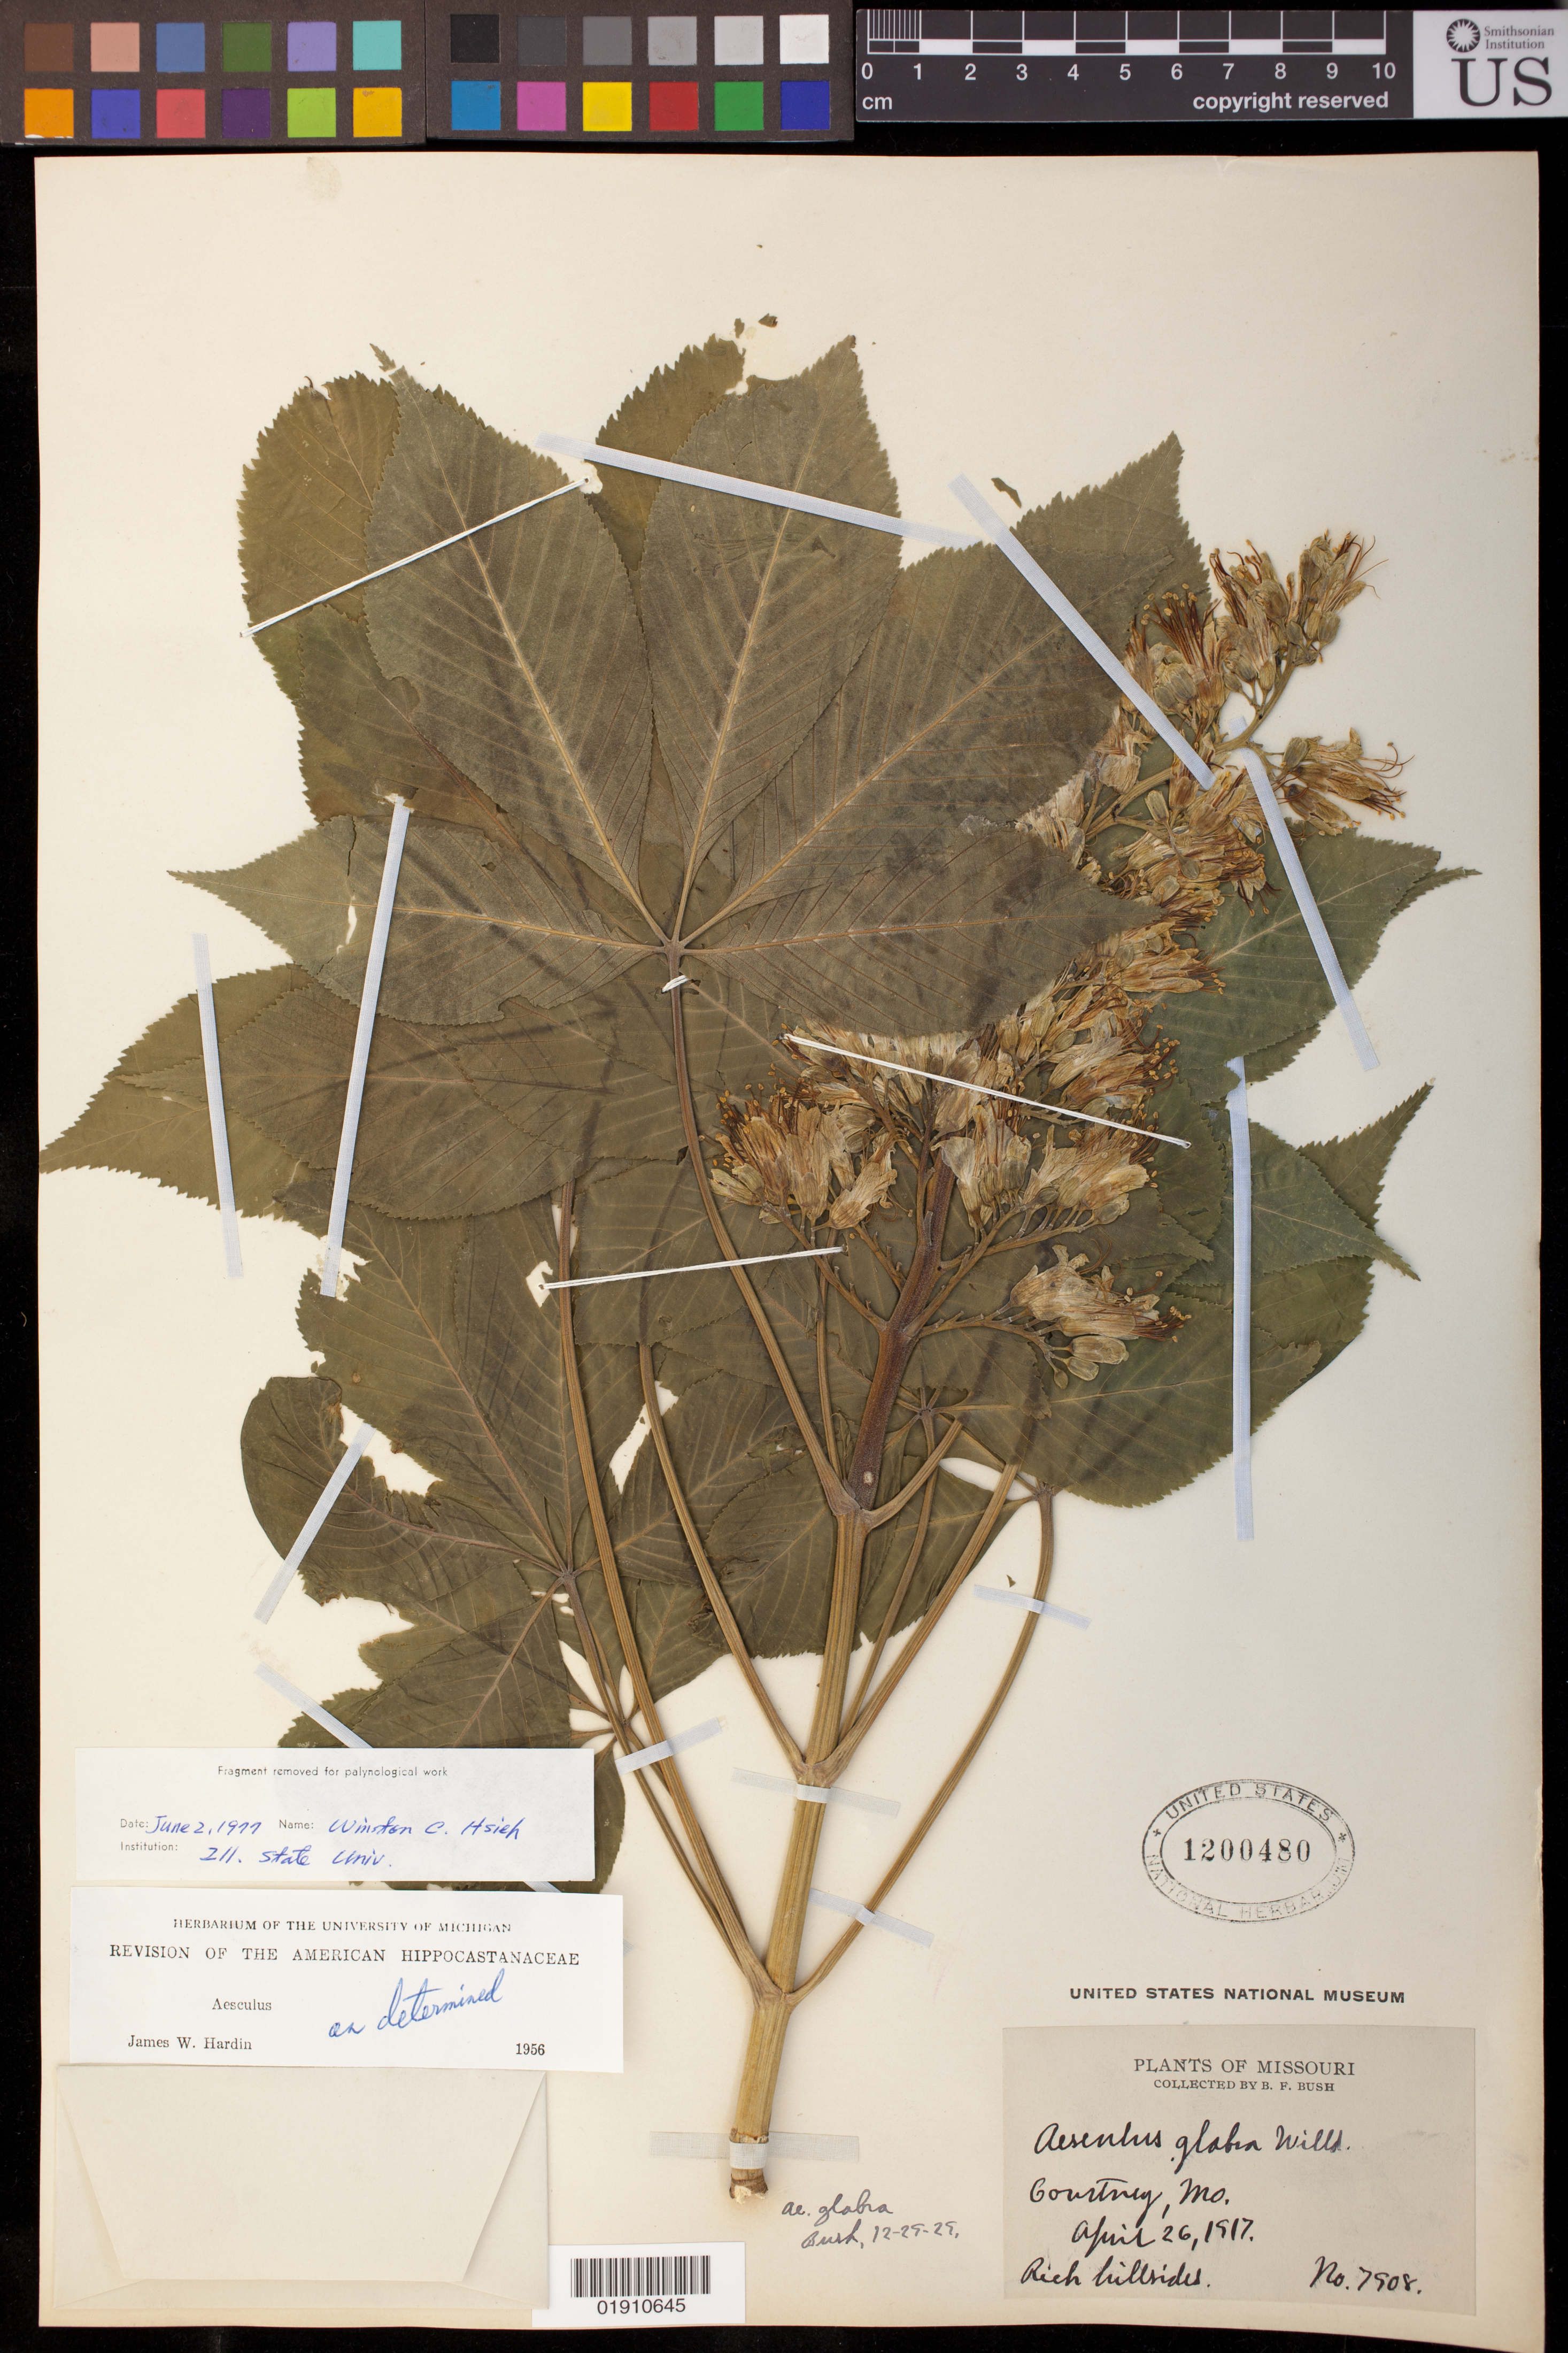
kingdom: Plantae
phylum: Tracheophyta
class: Magnoliopsida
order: Sapindales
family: Sapindaceae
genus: Aesculus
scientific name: Aesculus glabra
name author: Willd.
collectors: B. F. Bush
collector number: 7908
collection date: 1917-04-26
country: United States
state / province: Missouri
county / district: Jackson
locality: Courtney, MO; Rich hillsides.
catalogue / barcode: US 1200480